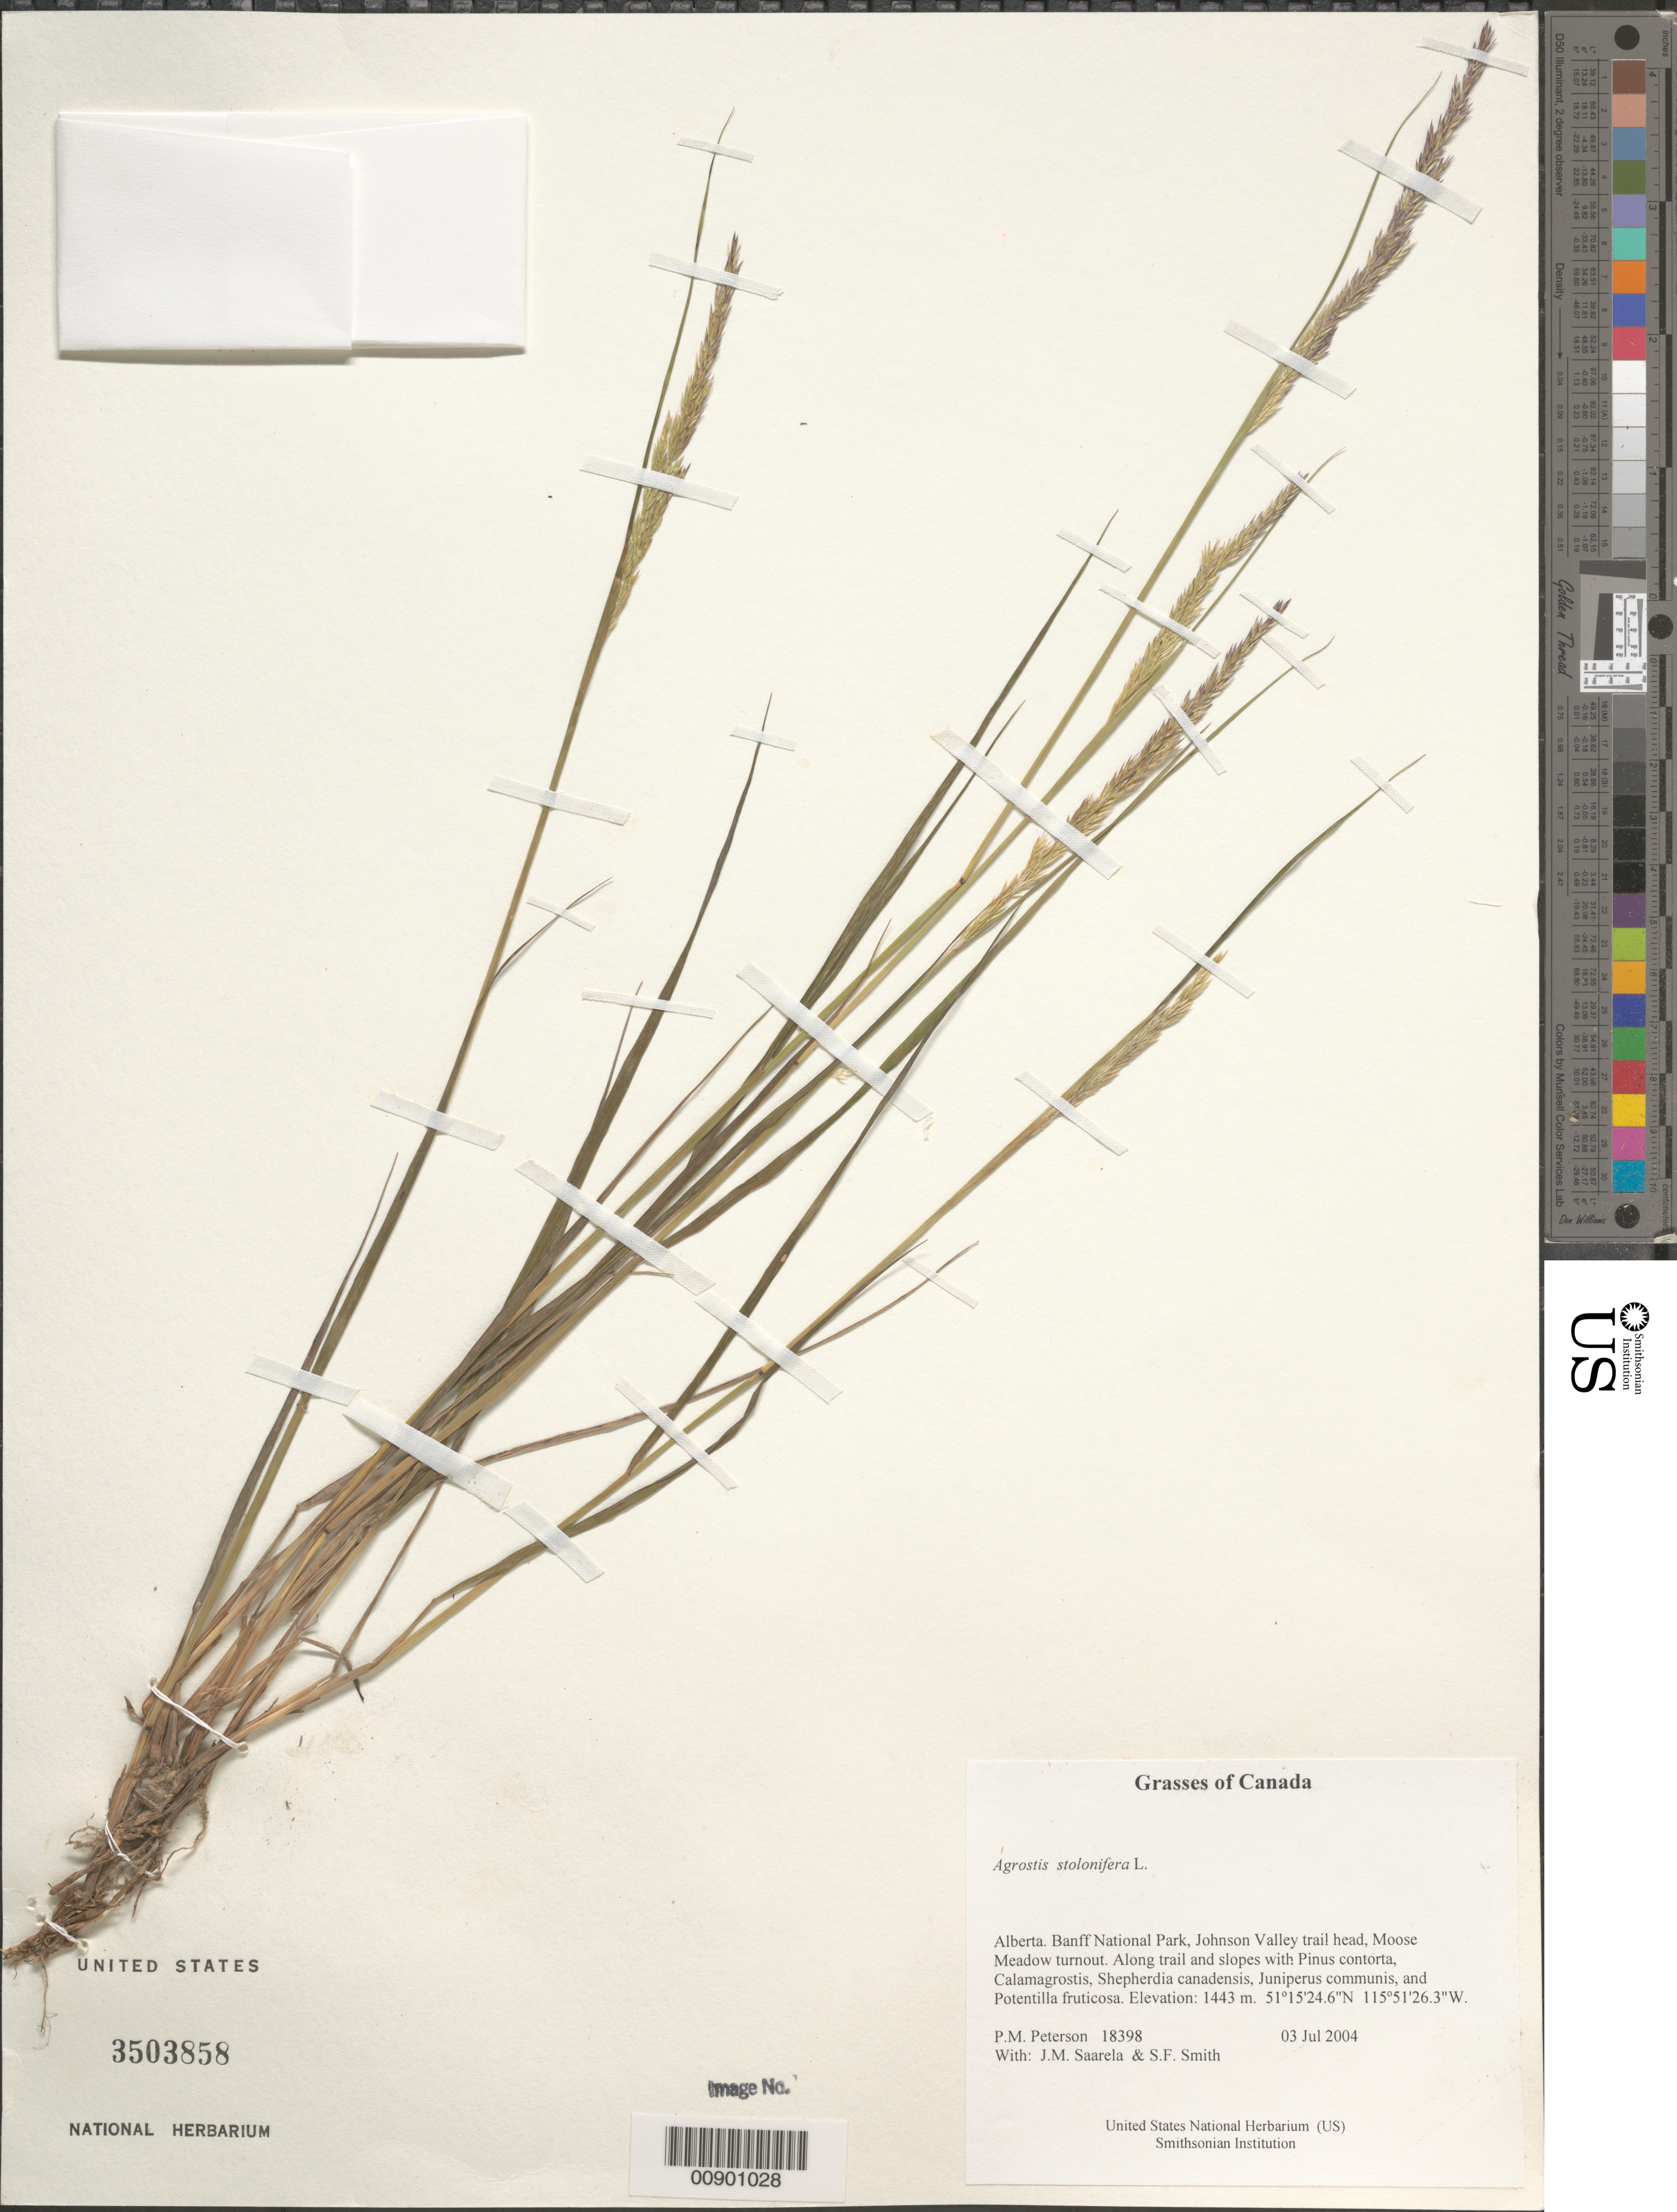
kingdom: Plantae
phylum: Tracheophyta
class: Liliopsida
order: Poales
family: Poaceae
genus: Agrostis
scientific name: Agrostis stolonifera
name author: L.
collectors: P. M. Peterson, J. Saarela & S.F. Smith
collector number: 18398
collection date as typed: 03 Jul 2004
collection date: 2004-07-03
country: Canada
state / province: Alberta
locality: Banff National Park, Johnson Valley trail head, Moose Meadow turnout. Along trail and slopes with Pinus contorta, Calamagrostis, Shepherdia canadensis, Juniperus communis, and Potentilla fruticosa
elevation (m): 1443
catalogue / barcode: US 3503858